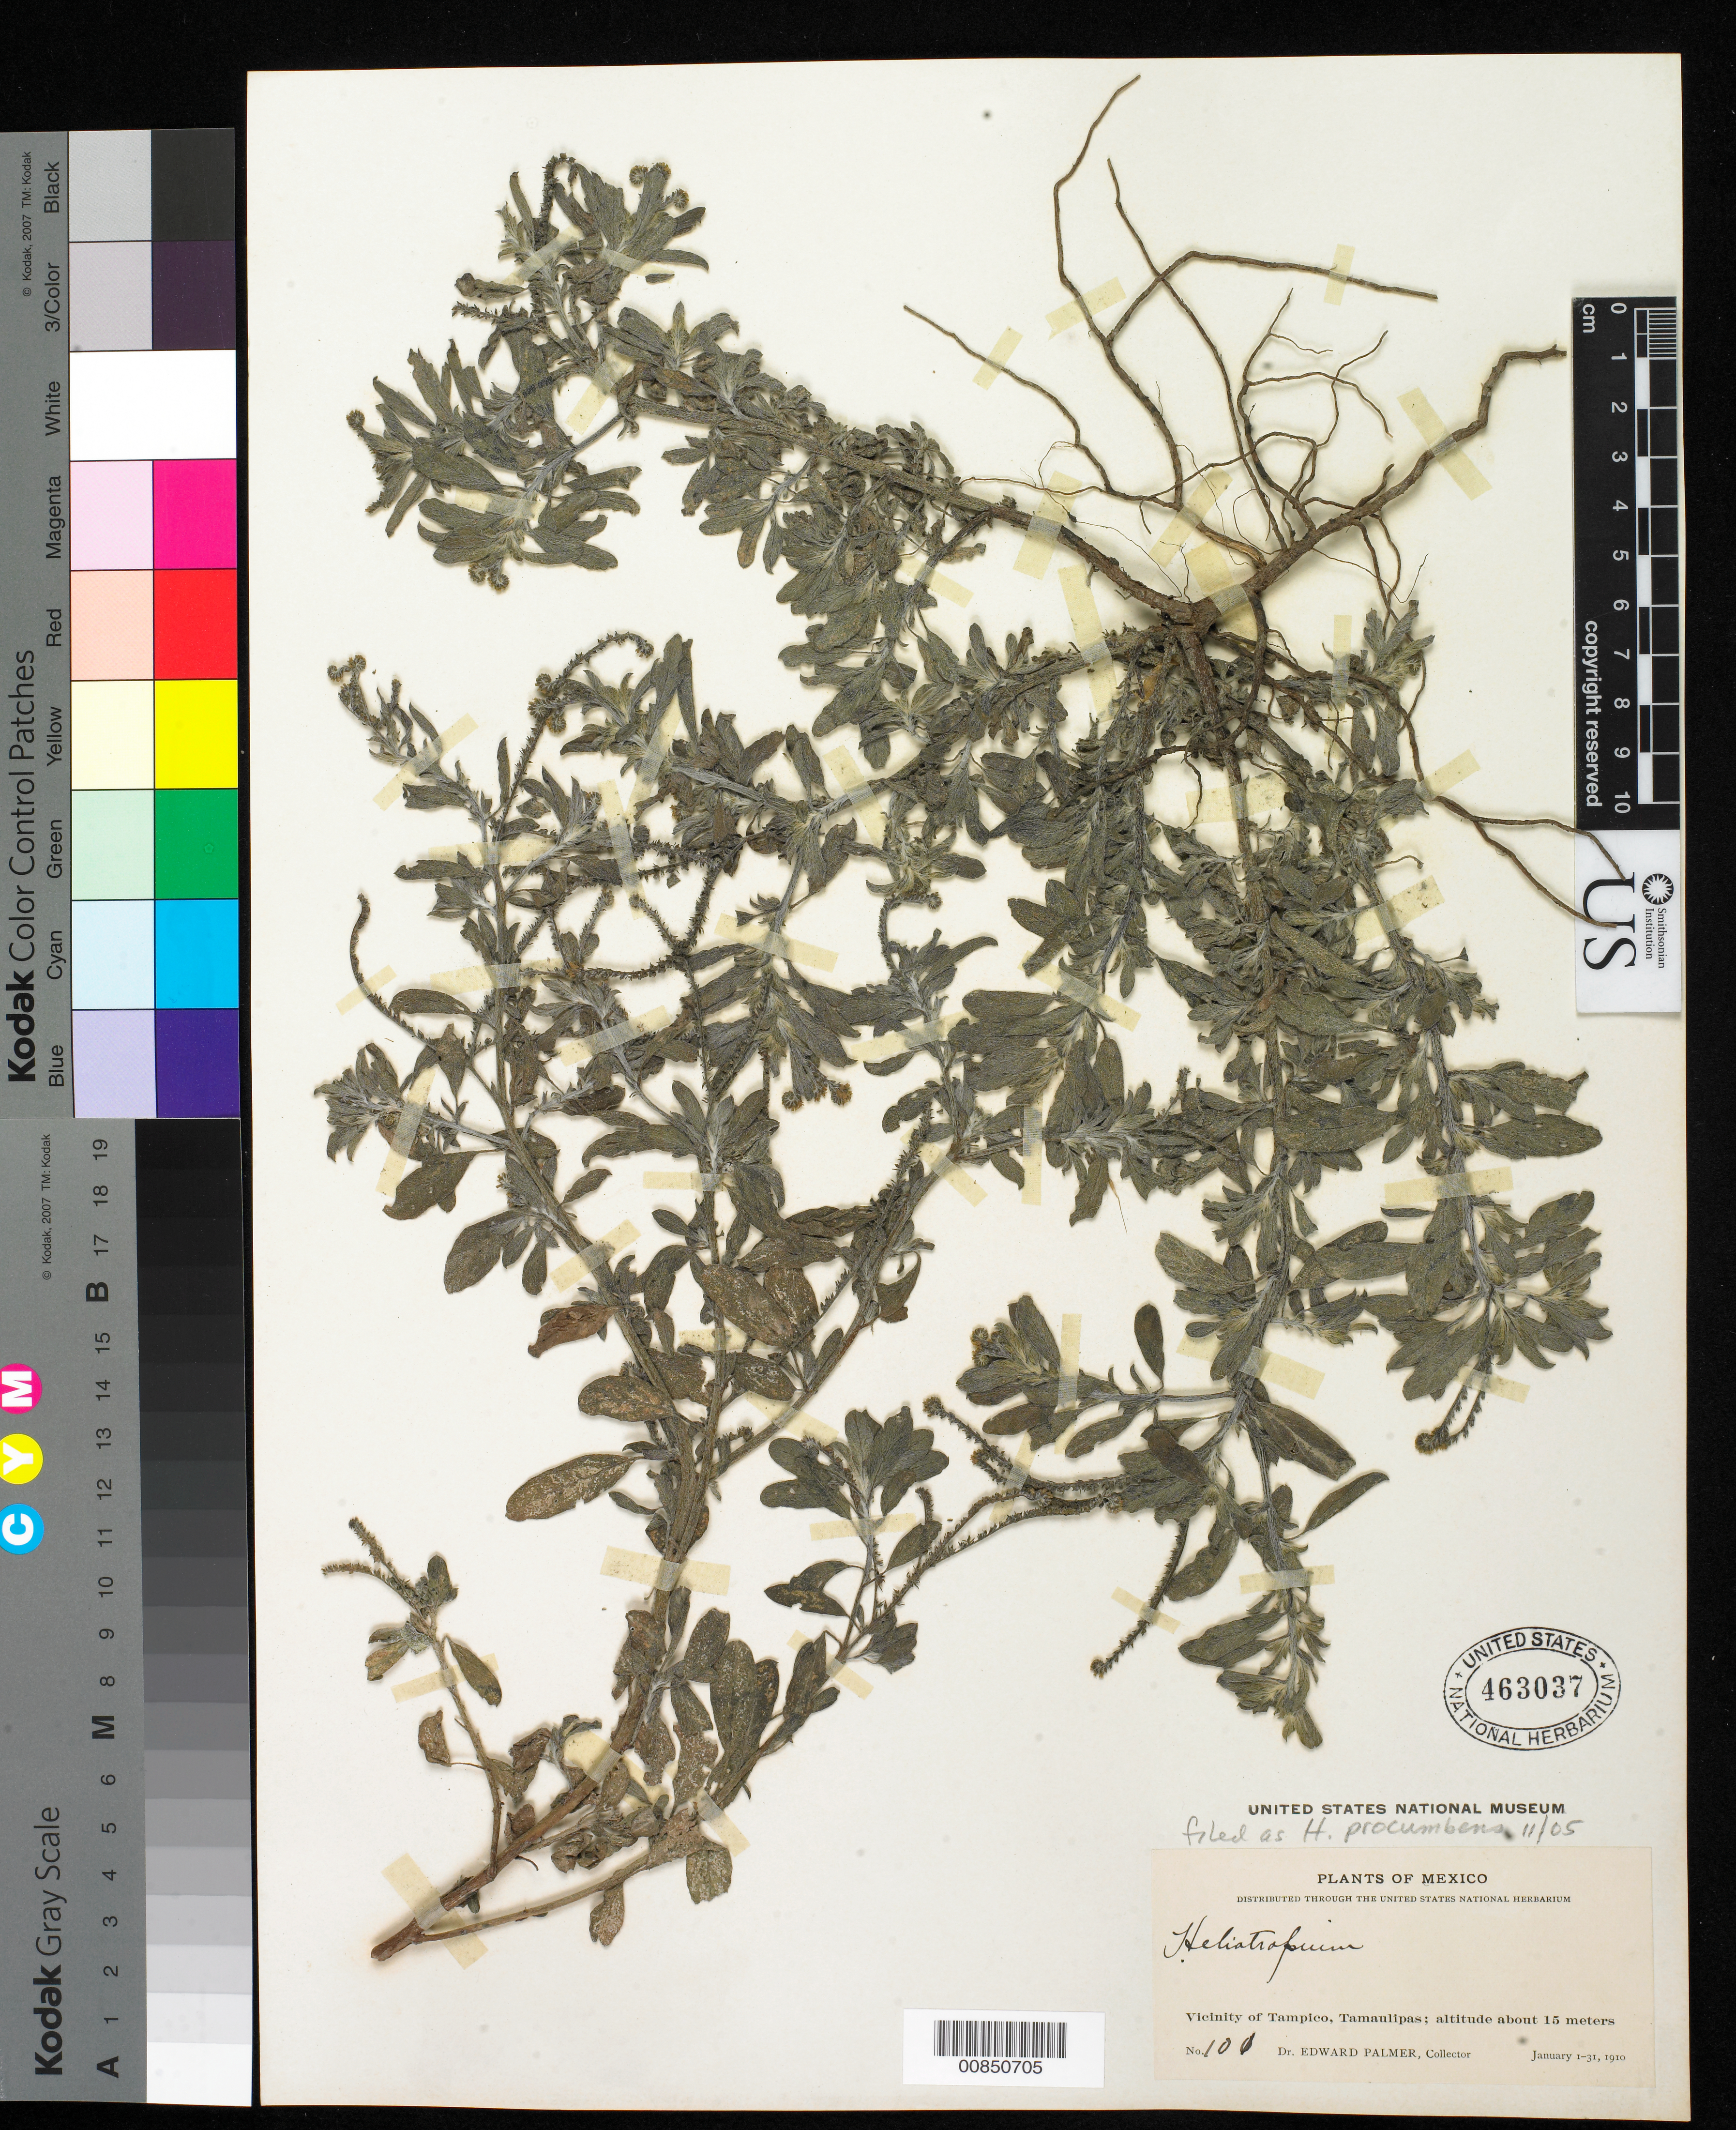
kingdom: Plantae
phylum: Tracheophyta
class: Magnoliopsida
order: Boraginales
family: Heliotropiaceae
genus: Euploca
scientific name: Euploca procumbens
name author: (Mill.) Diane & Hilger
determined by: Feuillet, C.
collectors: E. Palmer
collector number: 101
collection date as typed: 01 Jan 1910 to 31 Jan 1910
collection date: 1910-01-01/1910-01-31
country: Mexico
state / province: Tamaulipas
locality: Vicinity of Tampico, Tamaulipas.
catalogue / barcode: US 463037